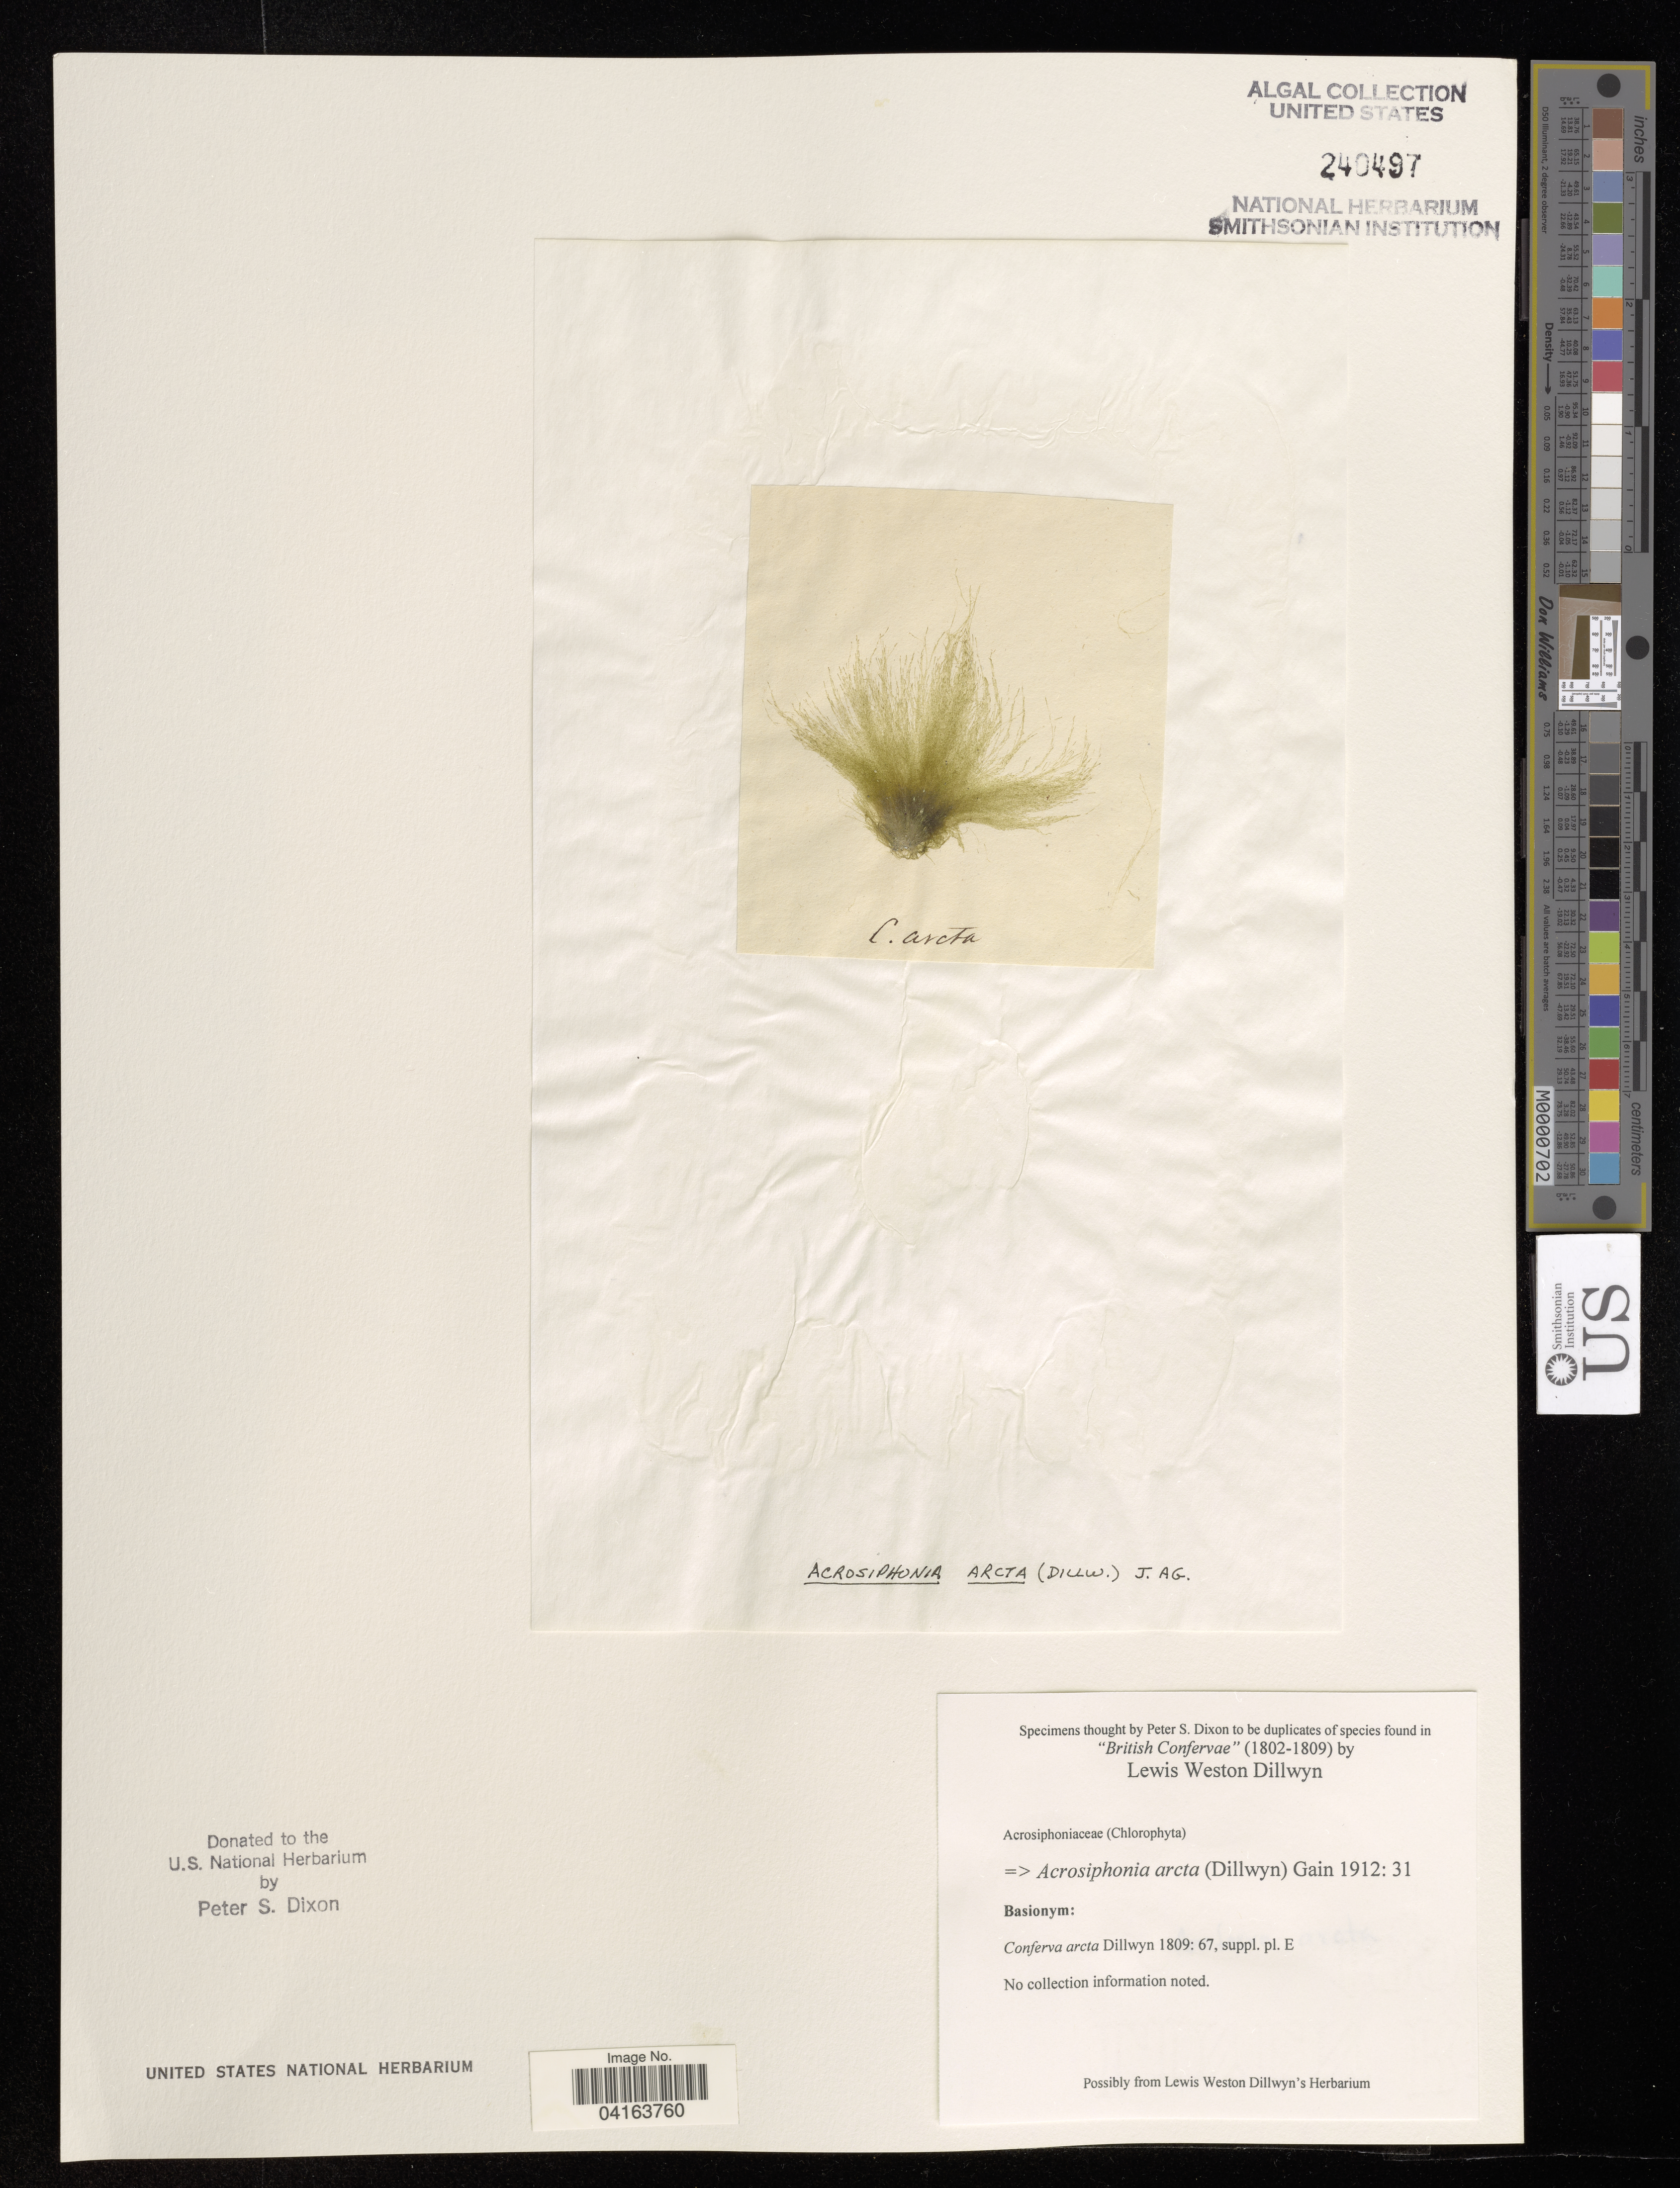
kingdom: Plantae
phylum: Chlorophyta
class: Ulvophyceae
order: Ulotrichales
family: Ulotrichaceae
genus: Acrosiphonia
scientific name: Acrosiphonia arcta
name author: (Dillwyn) Gain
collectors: P. S. Dixon & L. W. Dillwyn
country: United Kingdom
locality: British Confervae.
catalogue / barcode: US 240497